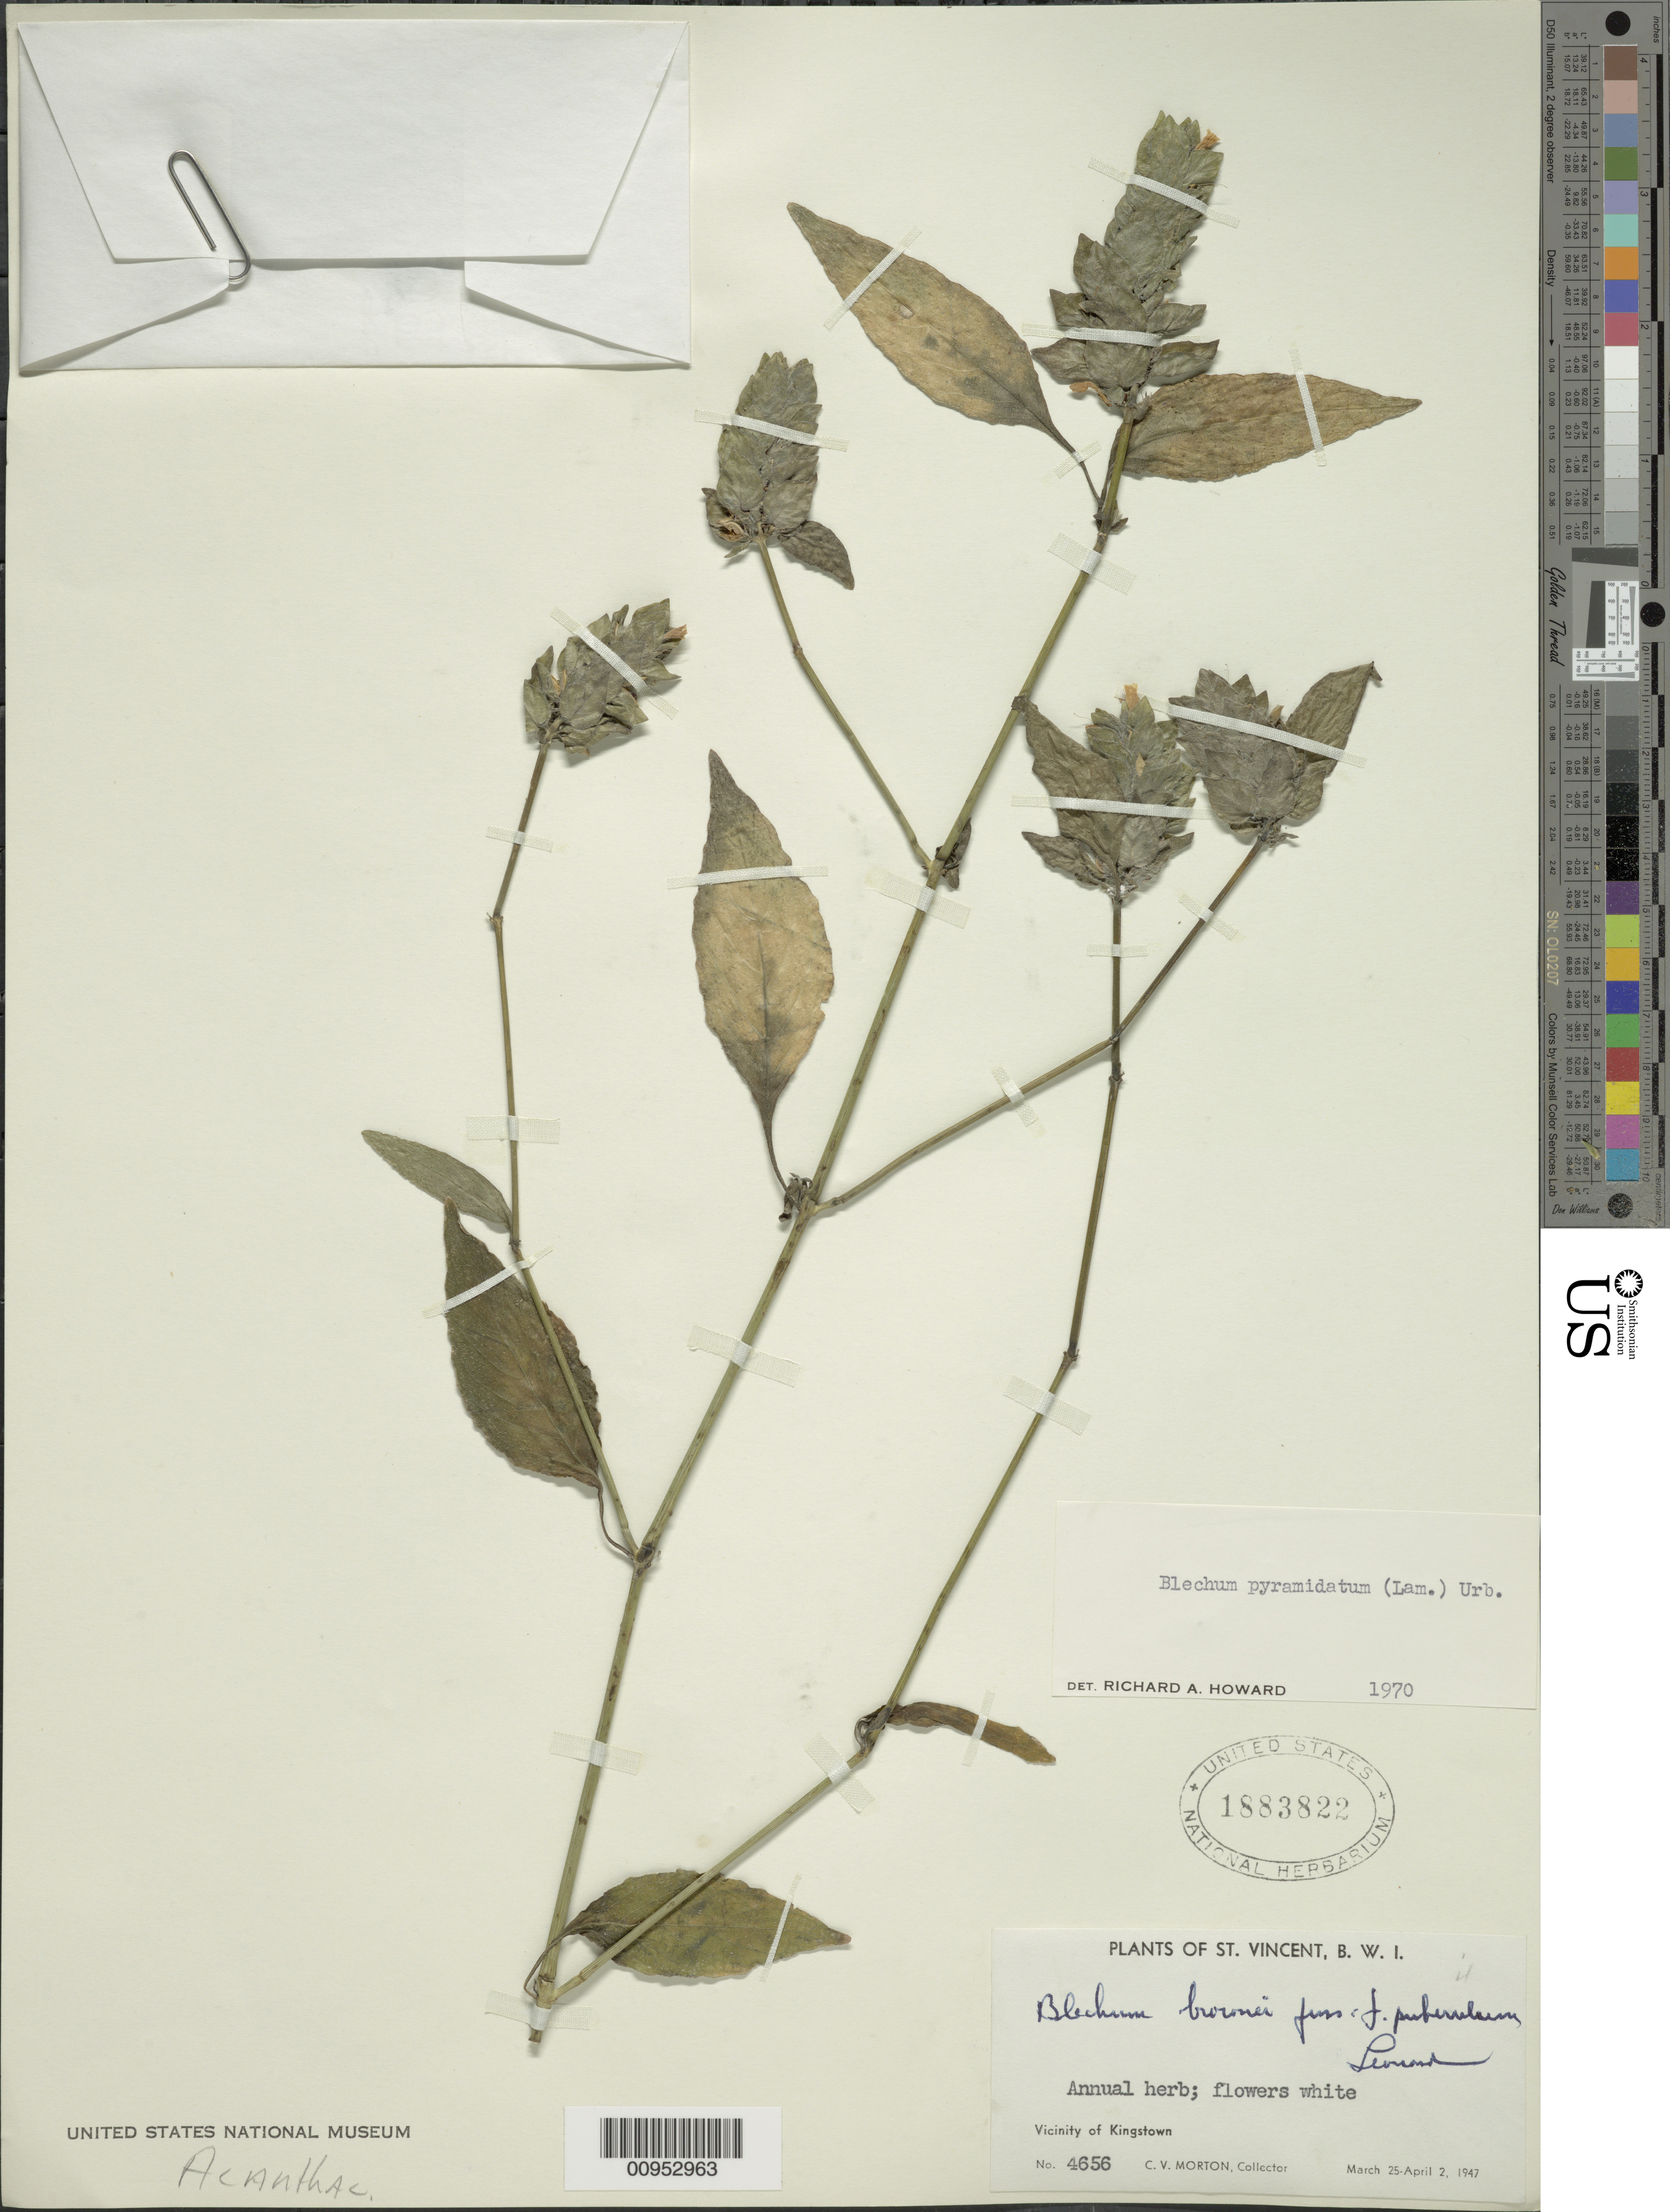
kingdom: Plantae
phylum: Tracheophyta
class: Magnoliopsida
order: Lamiales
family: Acanthaceae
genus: Blechum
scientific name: Blechum pyramidatum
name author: (Lam.) Urb.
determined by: Howard, R. A.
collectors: C. V. Morton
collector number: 4656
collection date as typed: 25 Mar 1947 to 02 Apr 1947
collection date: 1947-03-25/1947-04-02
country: St. Vincent - Grenadines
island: St. Vincent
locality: Vicinity of Kingstown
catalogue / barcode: US 1883822